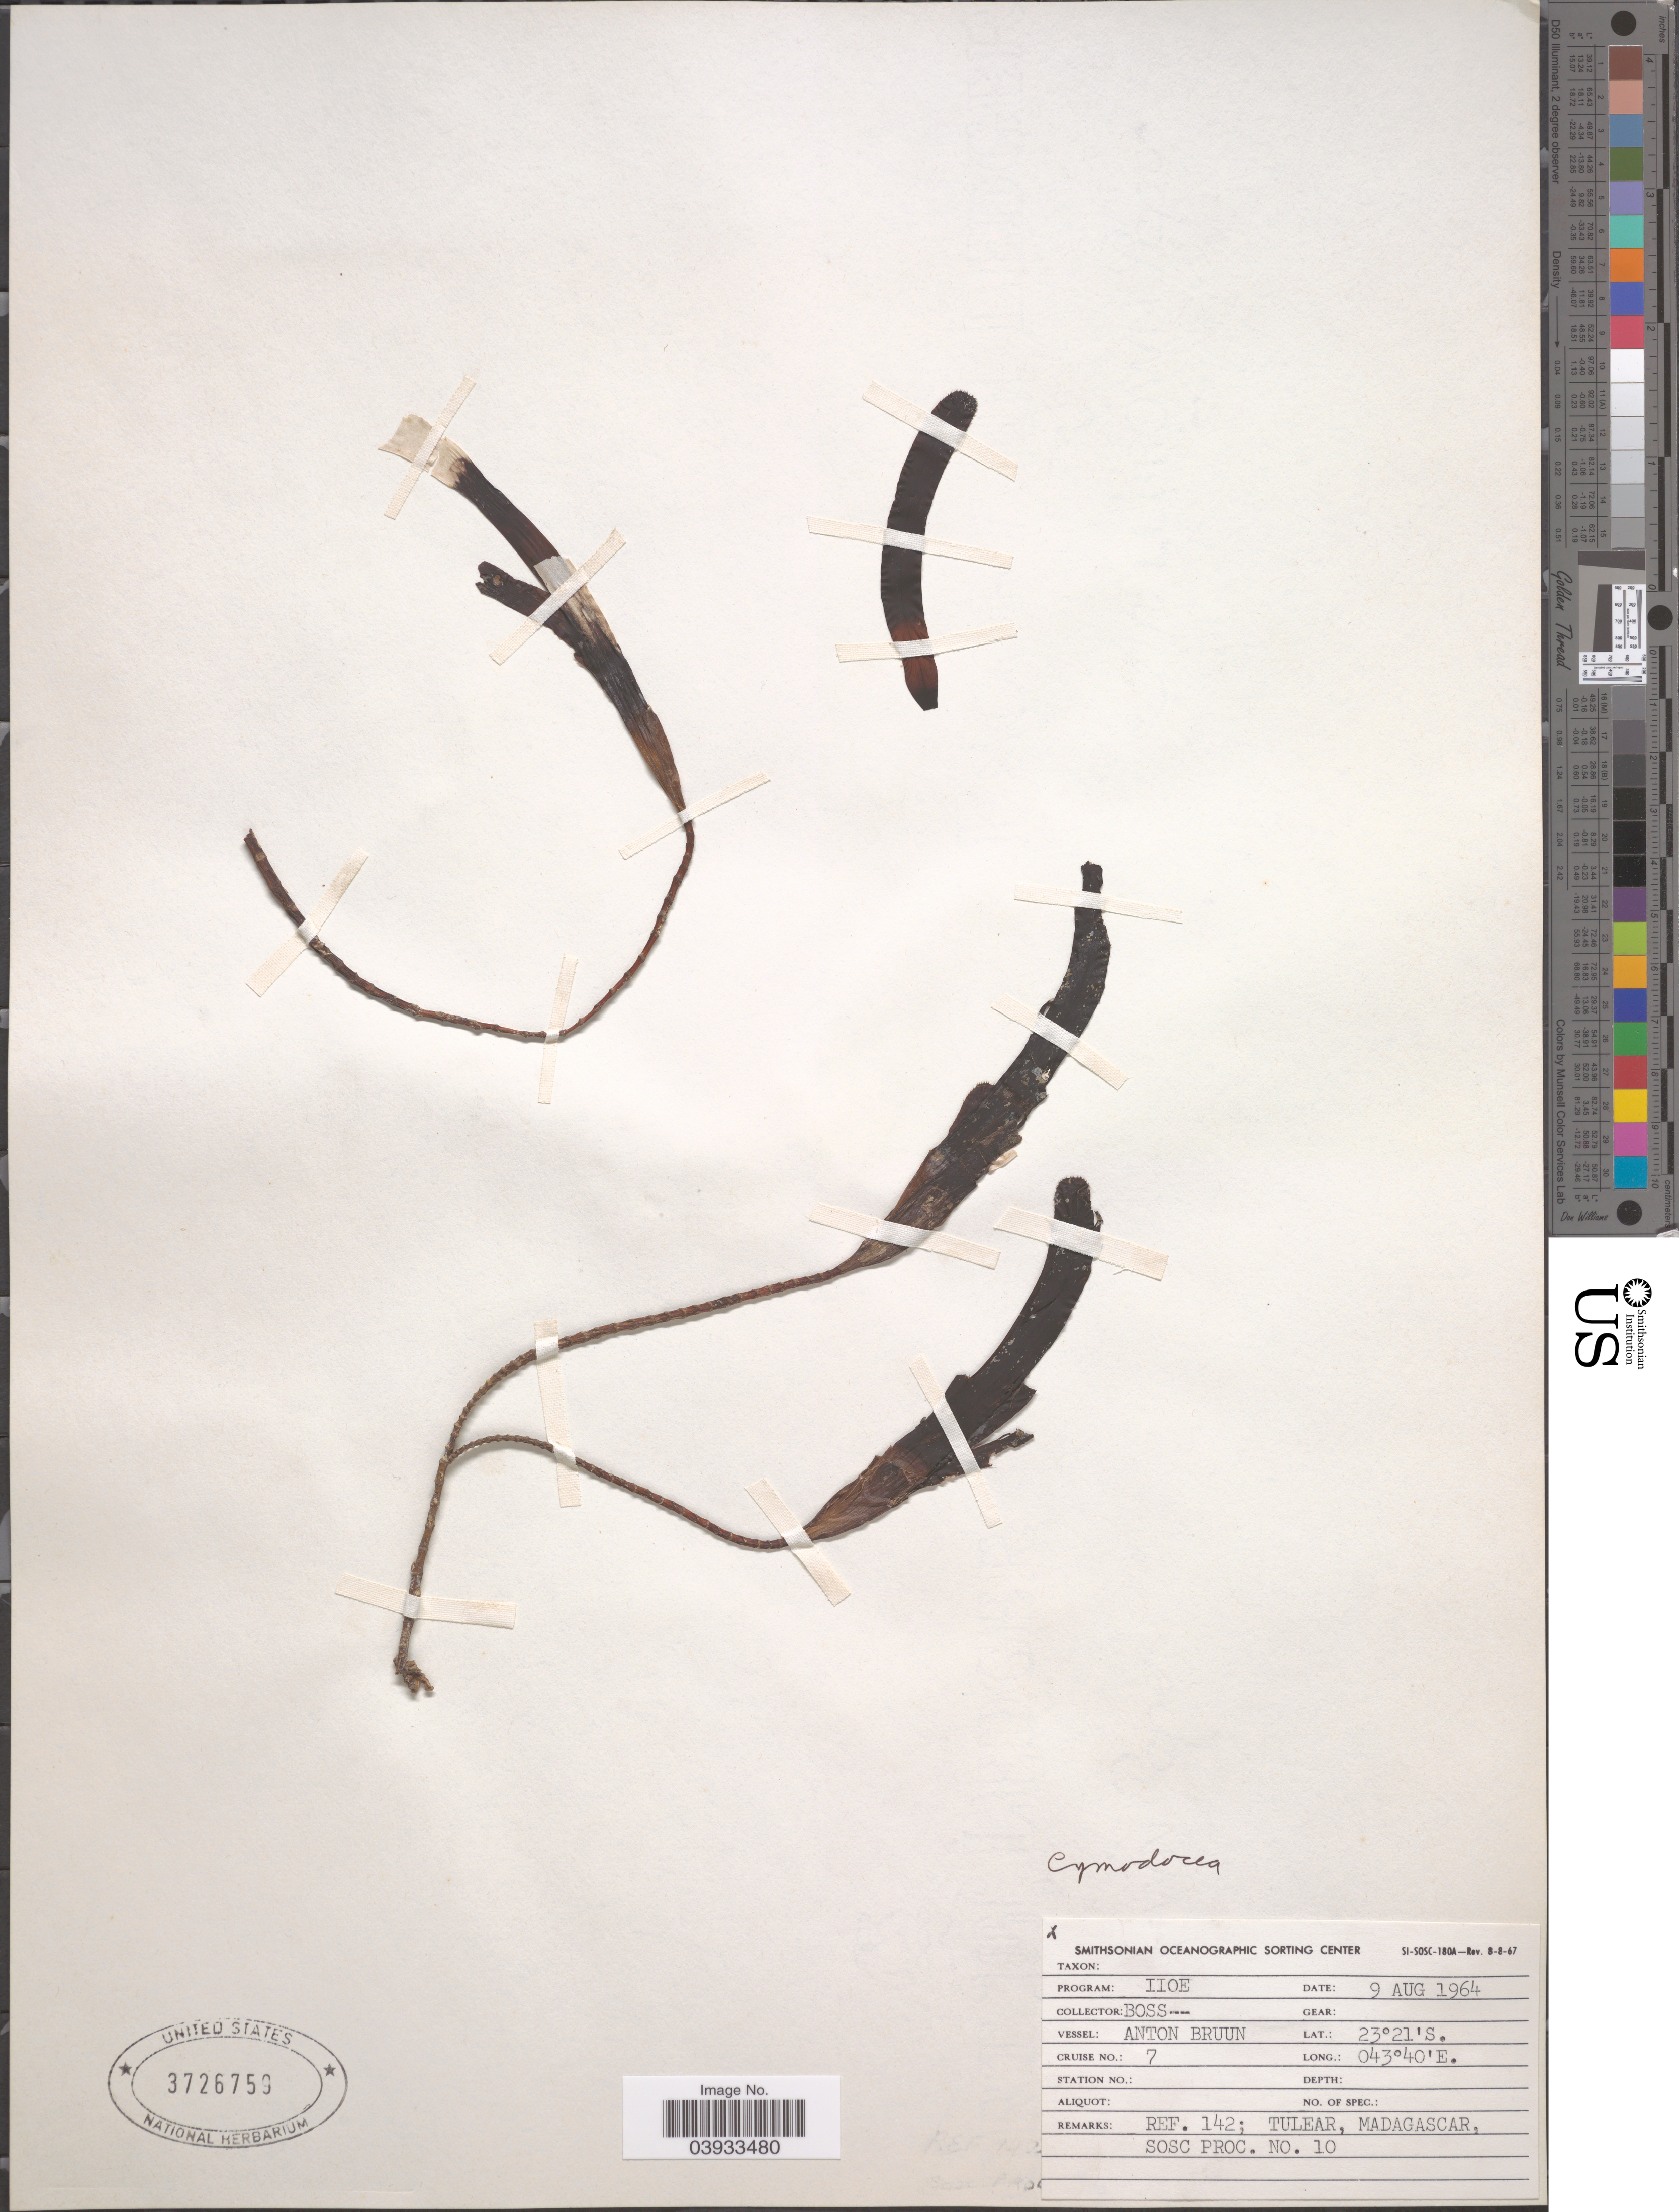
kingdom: Plantae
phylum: Tracheophyta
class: Liliopsida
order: Alismatales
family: Cymodoceaceae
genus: Cymodocea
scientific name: Cymodocea sp.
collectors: Boss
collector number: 10?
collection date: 1964-08-09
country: Madagascar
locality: Ref. 143; Tulear.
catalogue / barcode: US 3726759